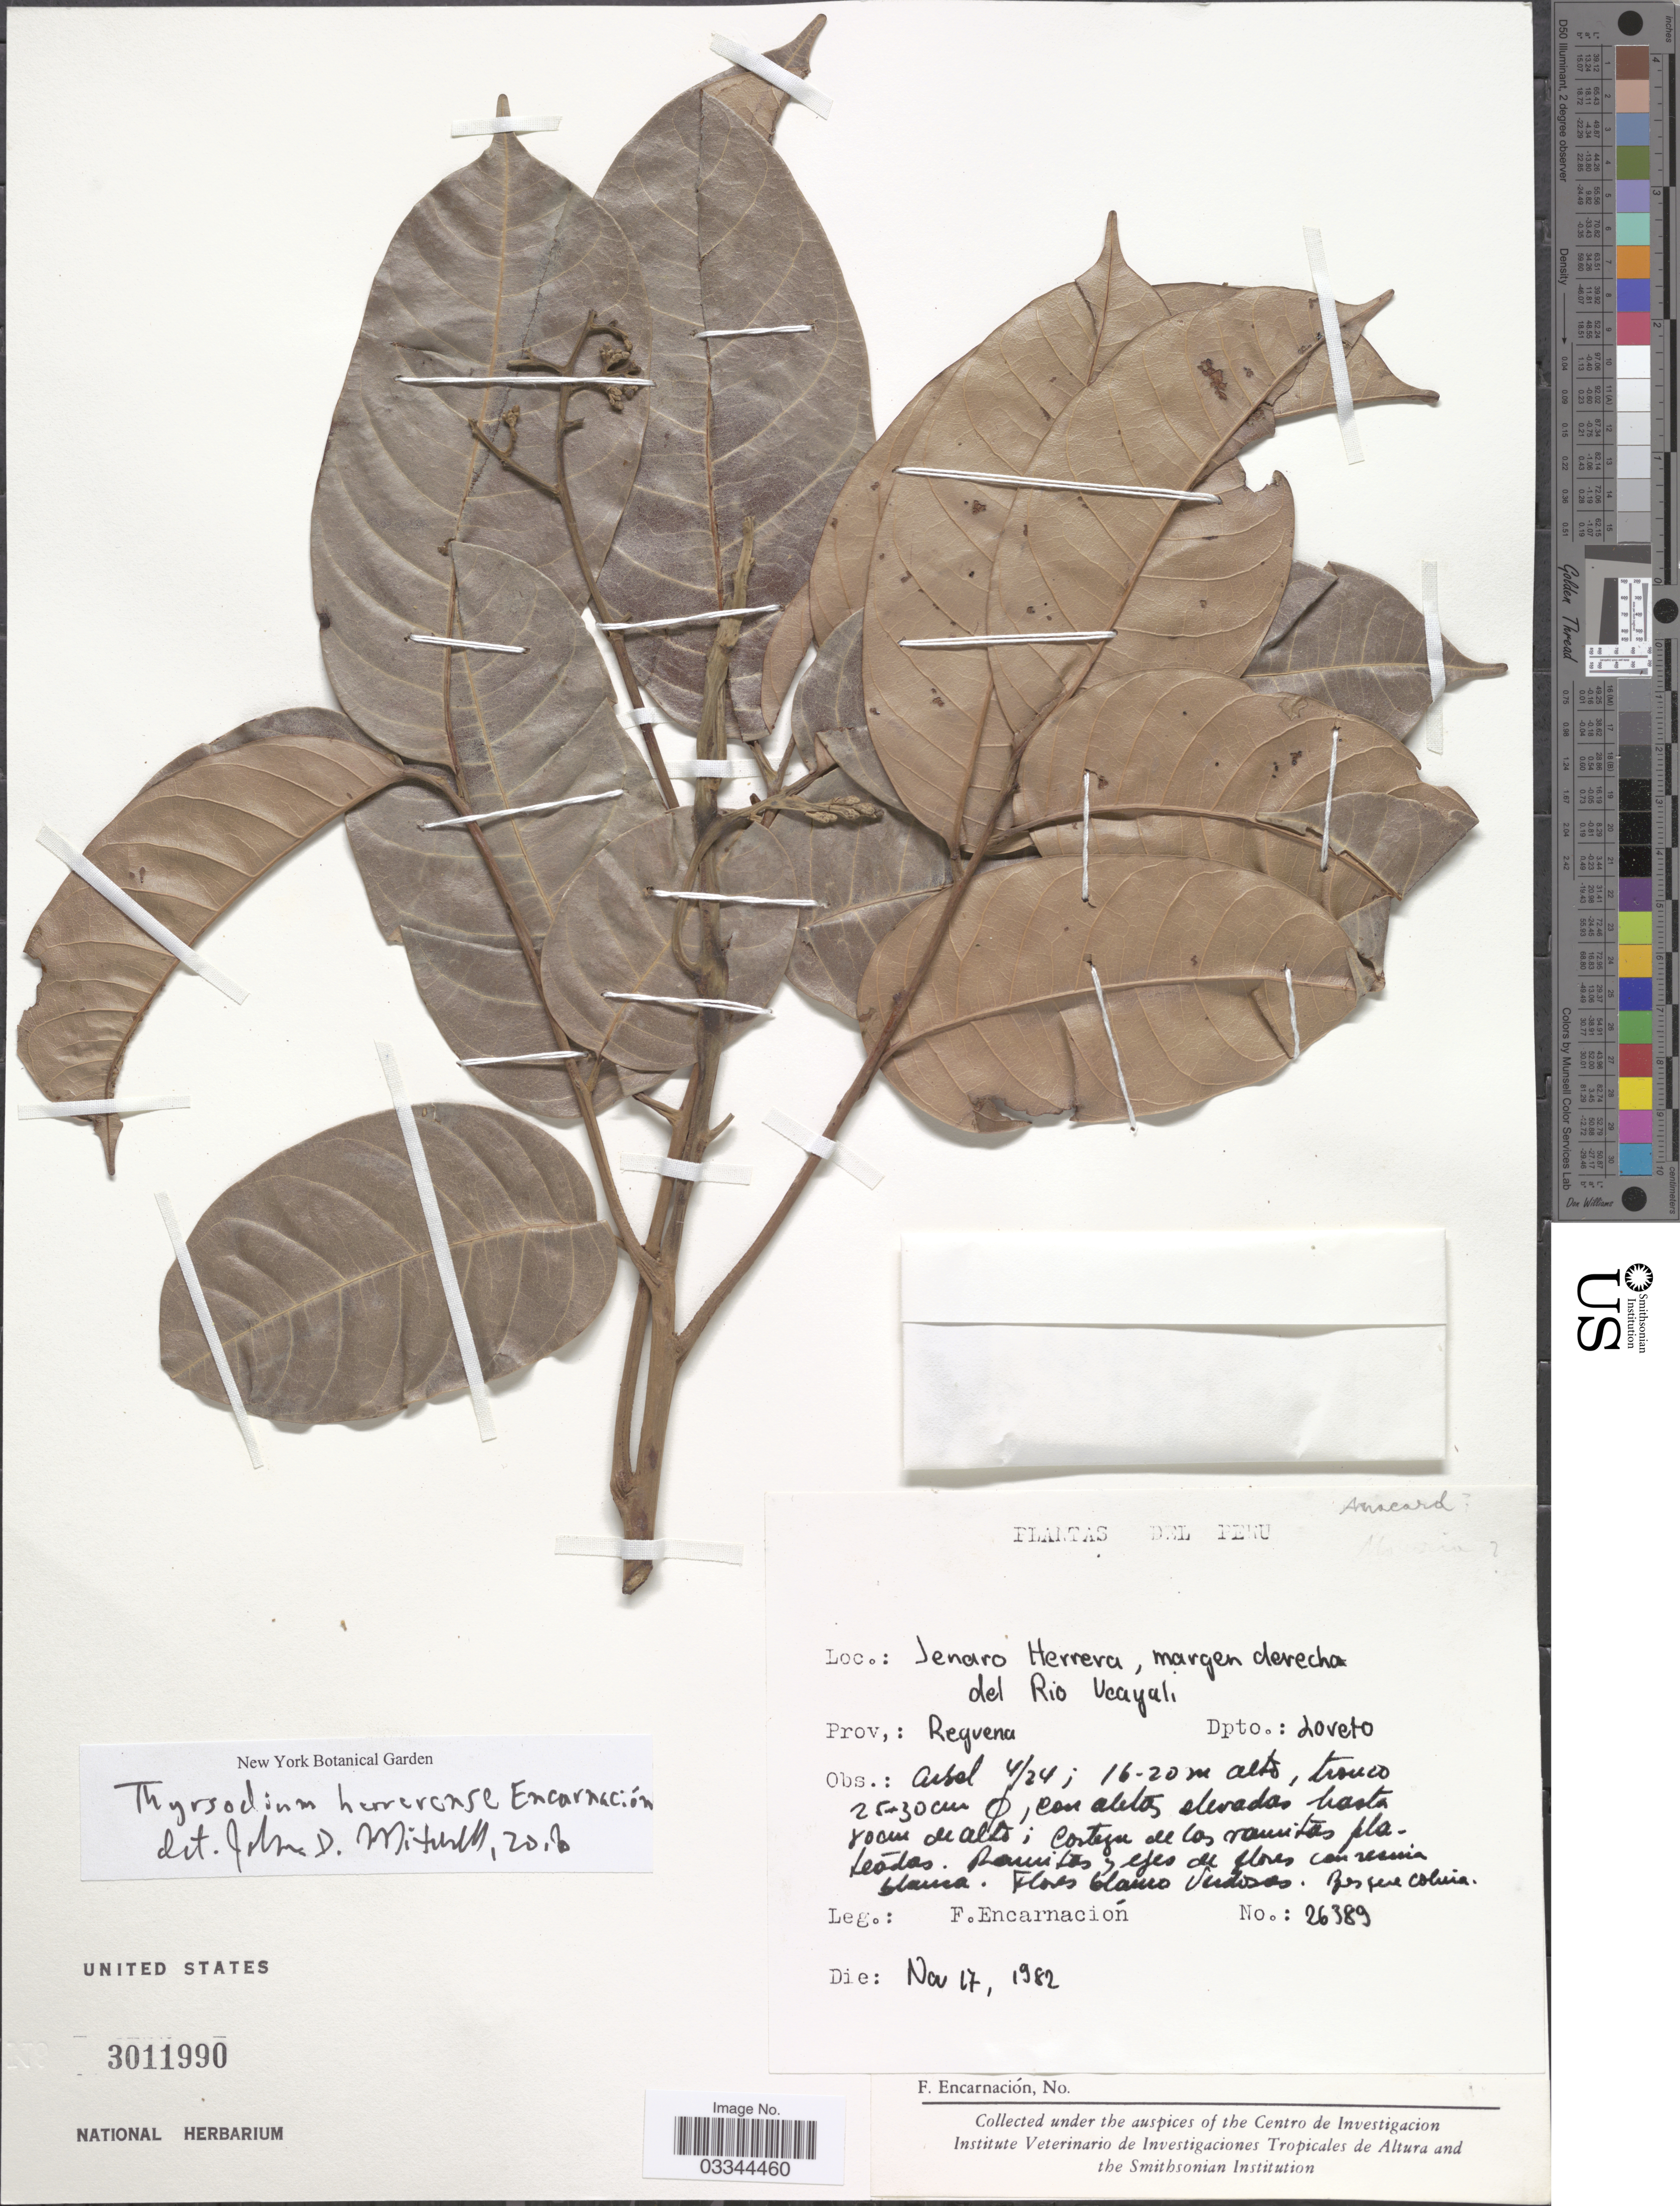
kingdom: Plantae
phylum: Tracheophyta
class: Magnoliopsida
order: Sapindales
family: Anacardiaceae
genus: Thyrsodium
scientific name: Thyrsodium herrerense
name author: Encarn.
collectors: F. Encarnación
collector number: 26389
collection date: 1982-11-17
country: Peru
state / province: Loreto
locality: Jenaro Herrera, margen derecha del Rio Ucayali. Prov.: Requena, Dpto.: Loreto.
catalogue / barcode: US 3011990